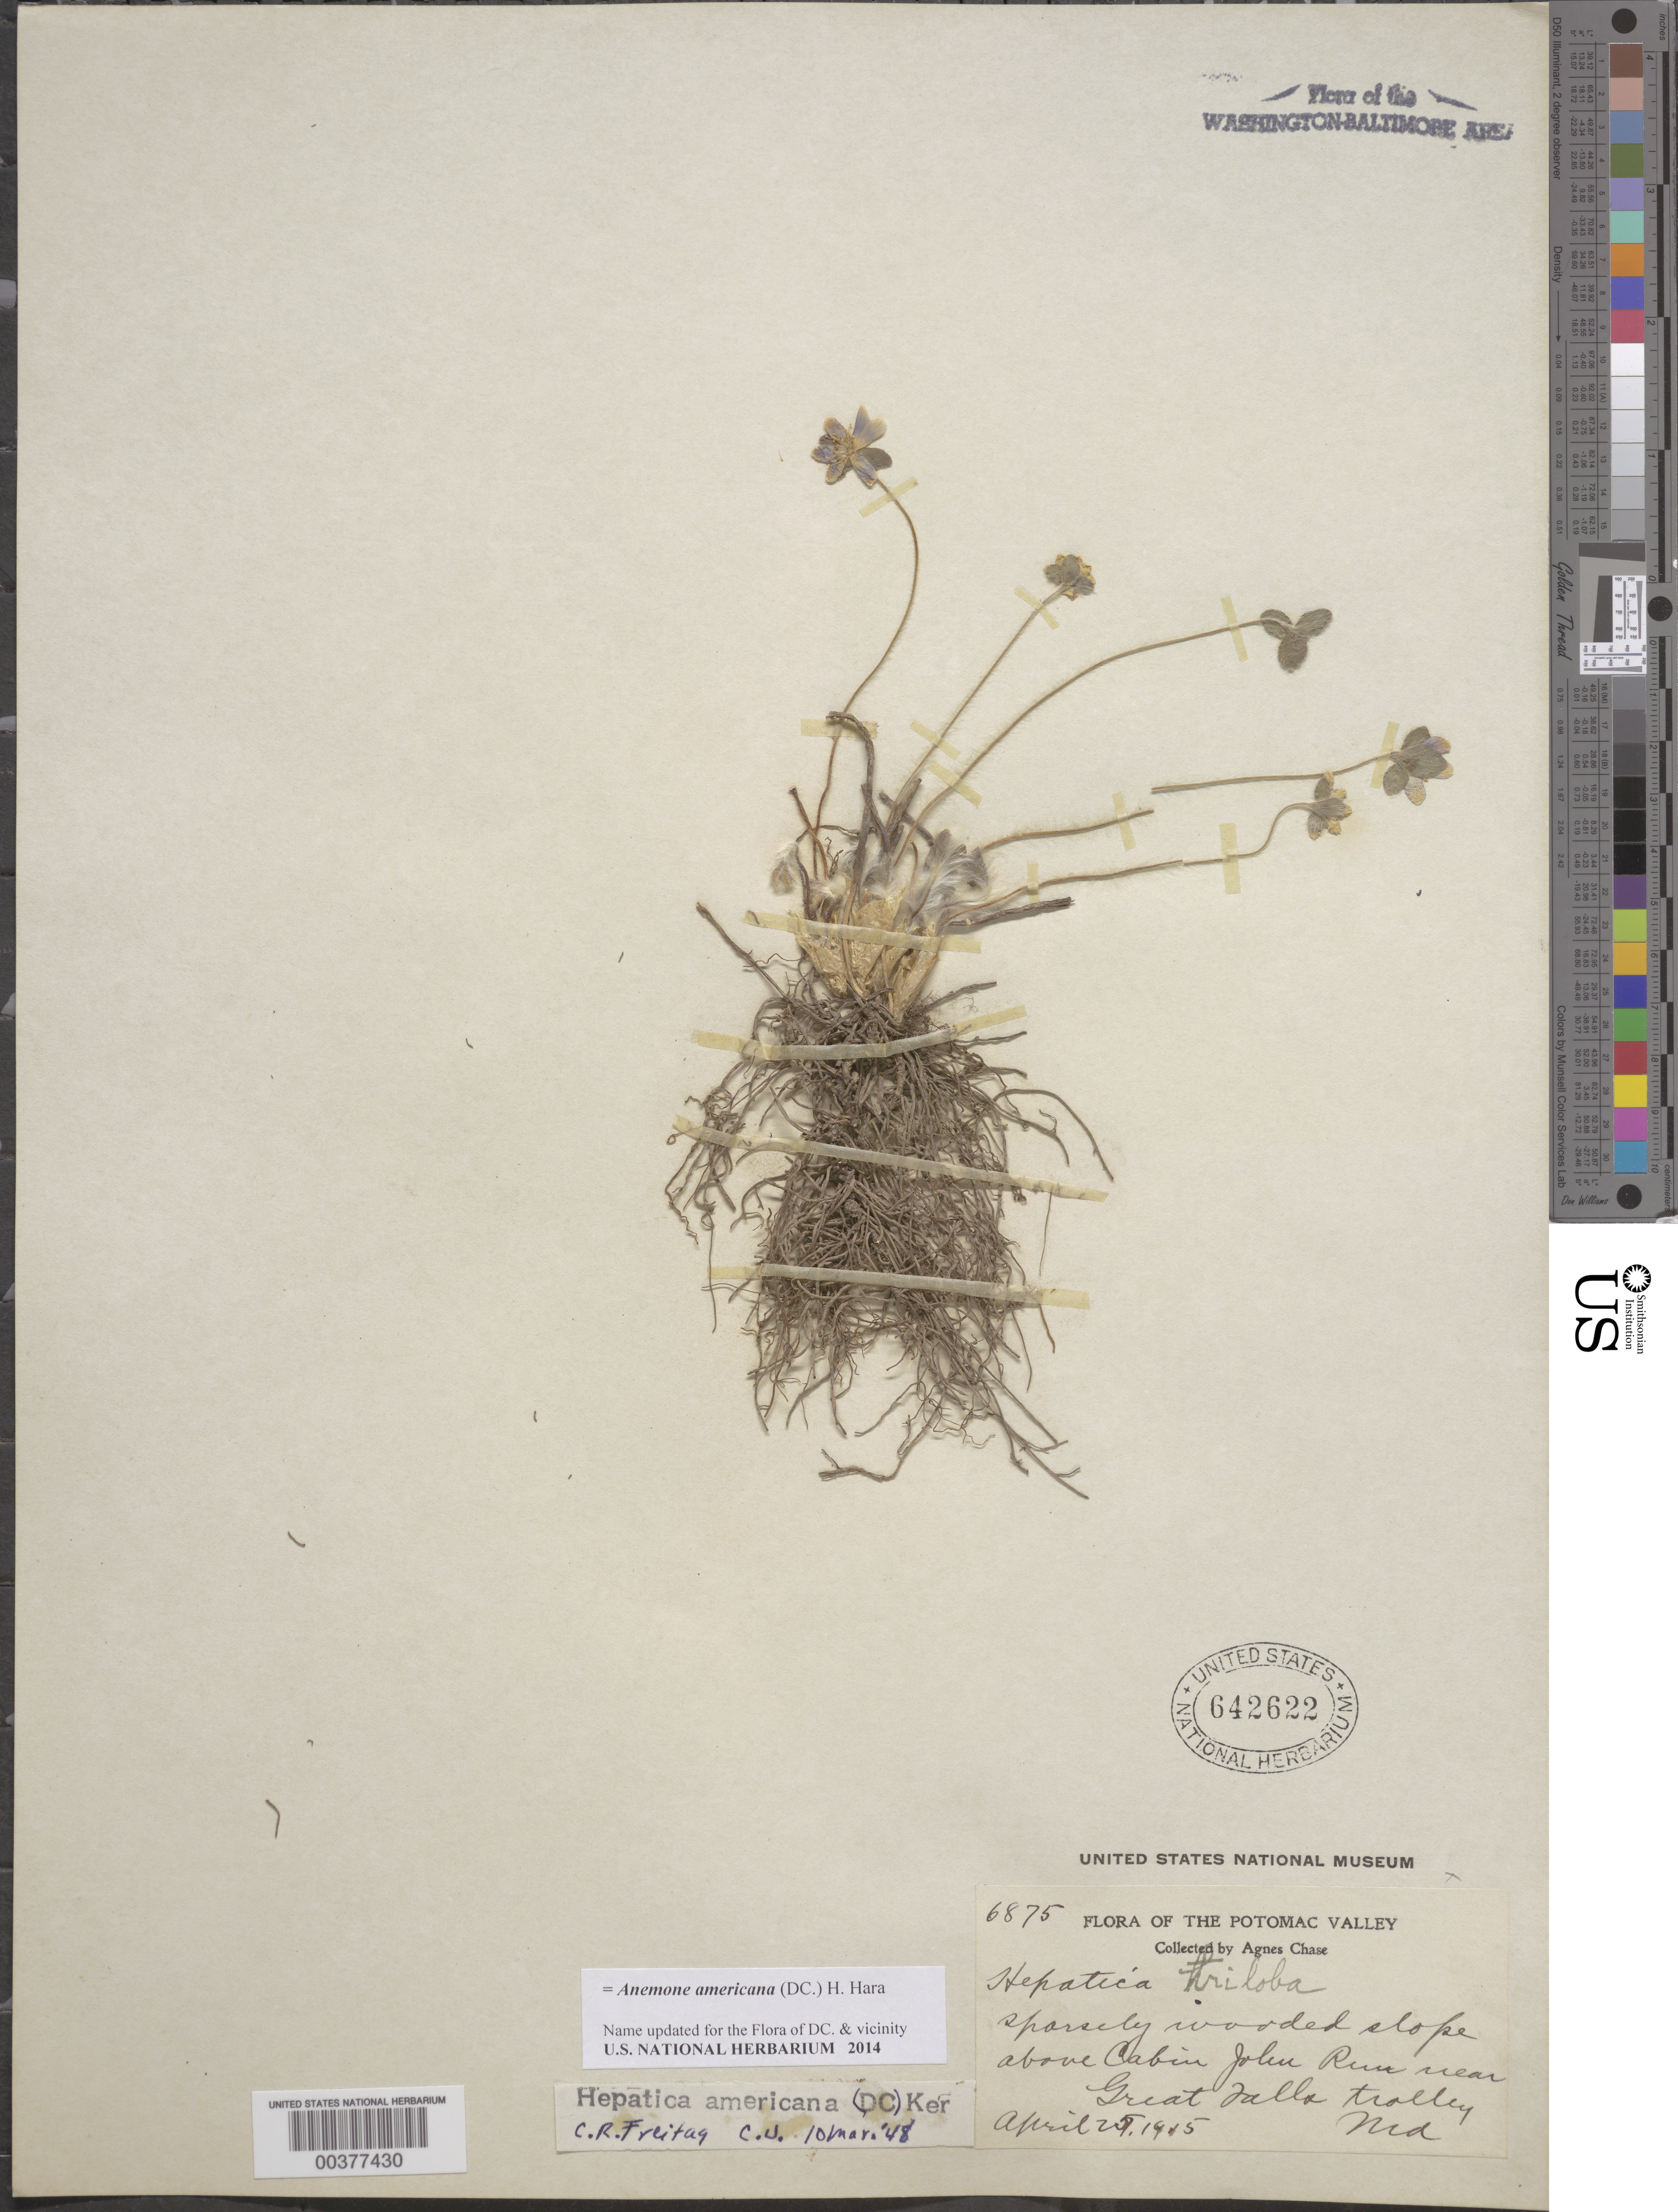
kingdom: Plantae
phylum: Tracheophyta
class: Magnoliopsida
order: Ranunculales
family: Ranunculaceae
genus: Hepatica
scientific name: Hepatica americana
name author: (DC.) Ker Gawl.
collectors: A. Chase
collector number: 6875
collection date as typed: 25 Apr 1915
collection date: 1915-04-25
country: United States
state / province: Maryland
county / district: Montgomery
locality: Above Cabin John Run, near Great Falls Trolley C. & O. Canal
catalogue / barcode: US 642622